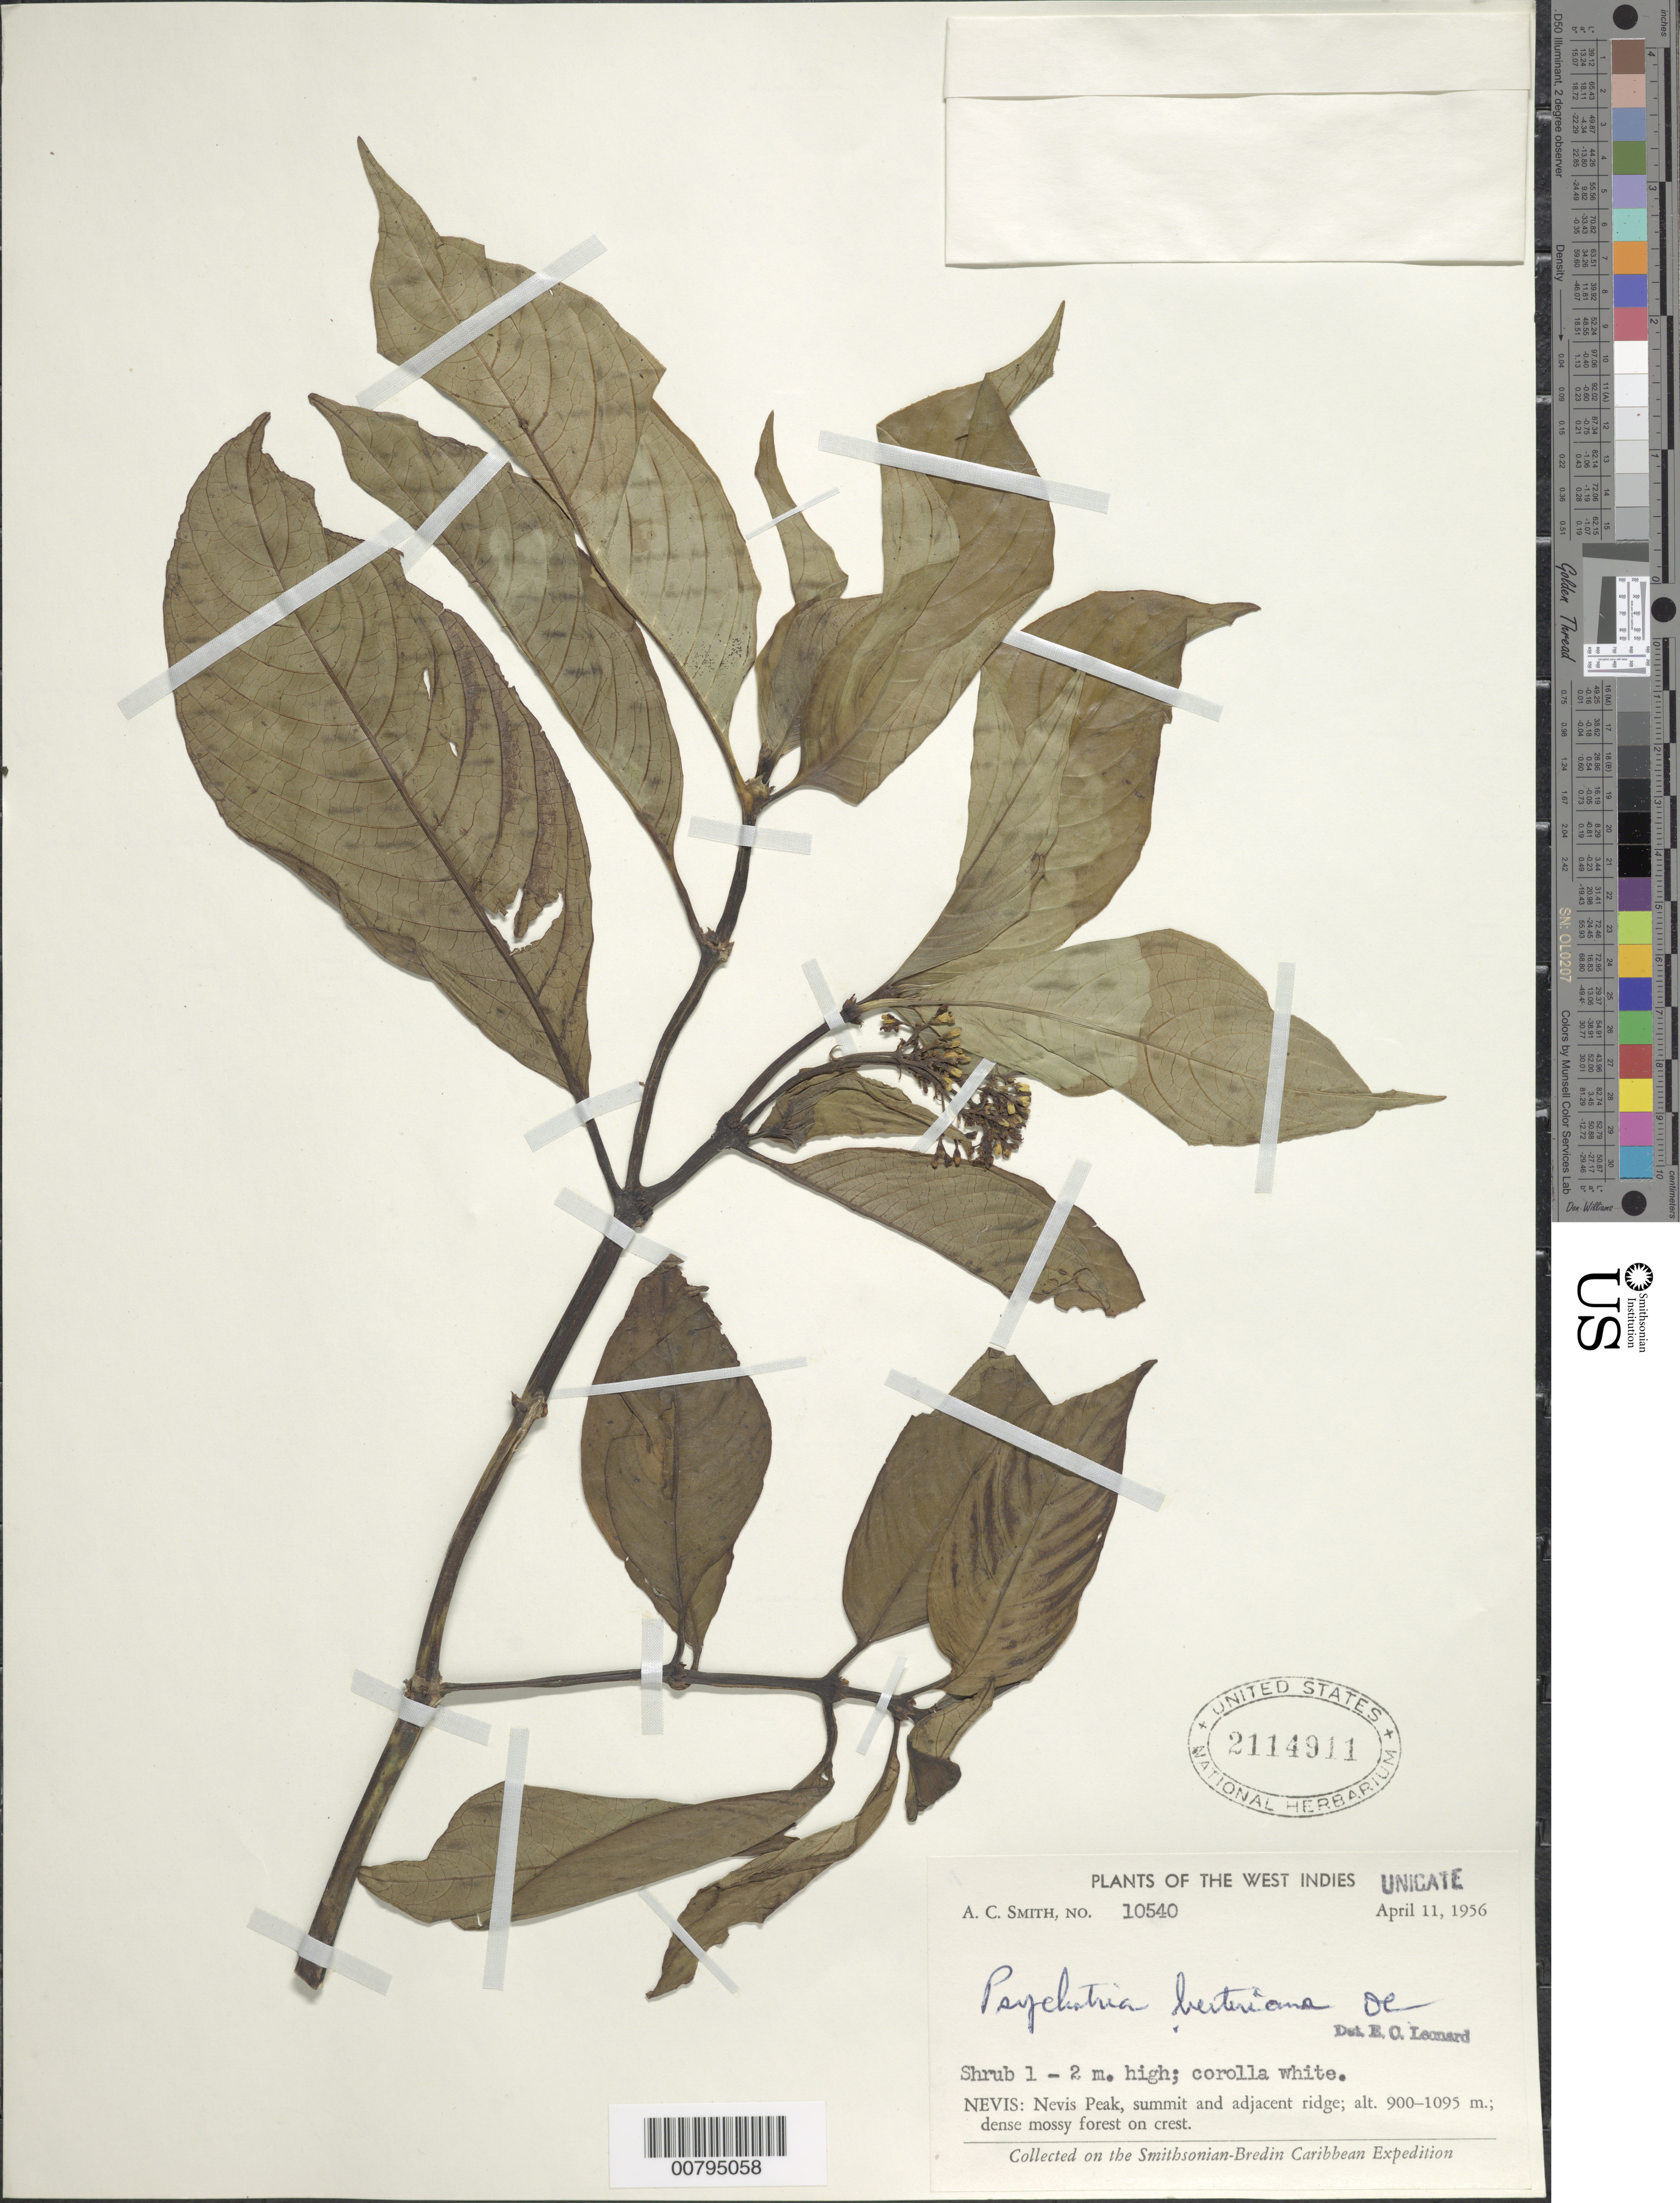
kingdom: Plantae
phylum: Tracheophyta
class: Magnoliopsida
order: Gentianales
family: Rubiaceae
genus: Psychotria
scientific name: Psychotria berteroana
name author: DC.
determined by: Leonard, Emery C., (US)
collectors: A. C. Smith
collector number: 10540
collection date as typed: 11 Apr 1956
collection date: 1956-04-11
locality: Nevis: Nevis Peak, summit and adjacent ridge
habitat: Dense mossy forest on crest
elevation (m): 900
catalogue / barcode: US 2114911